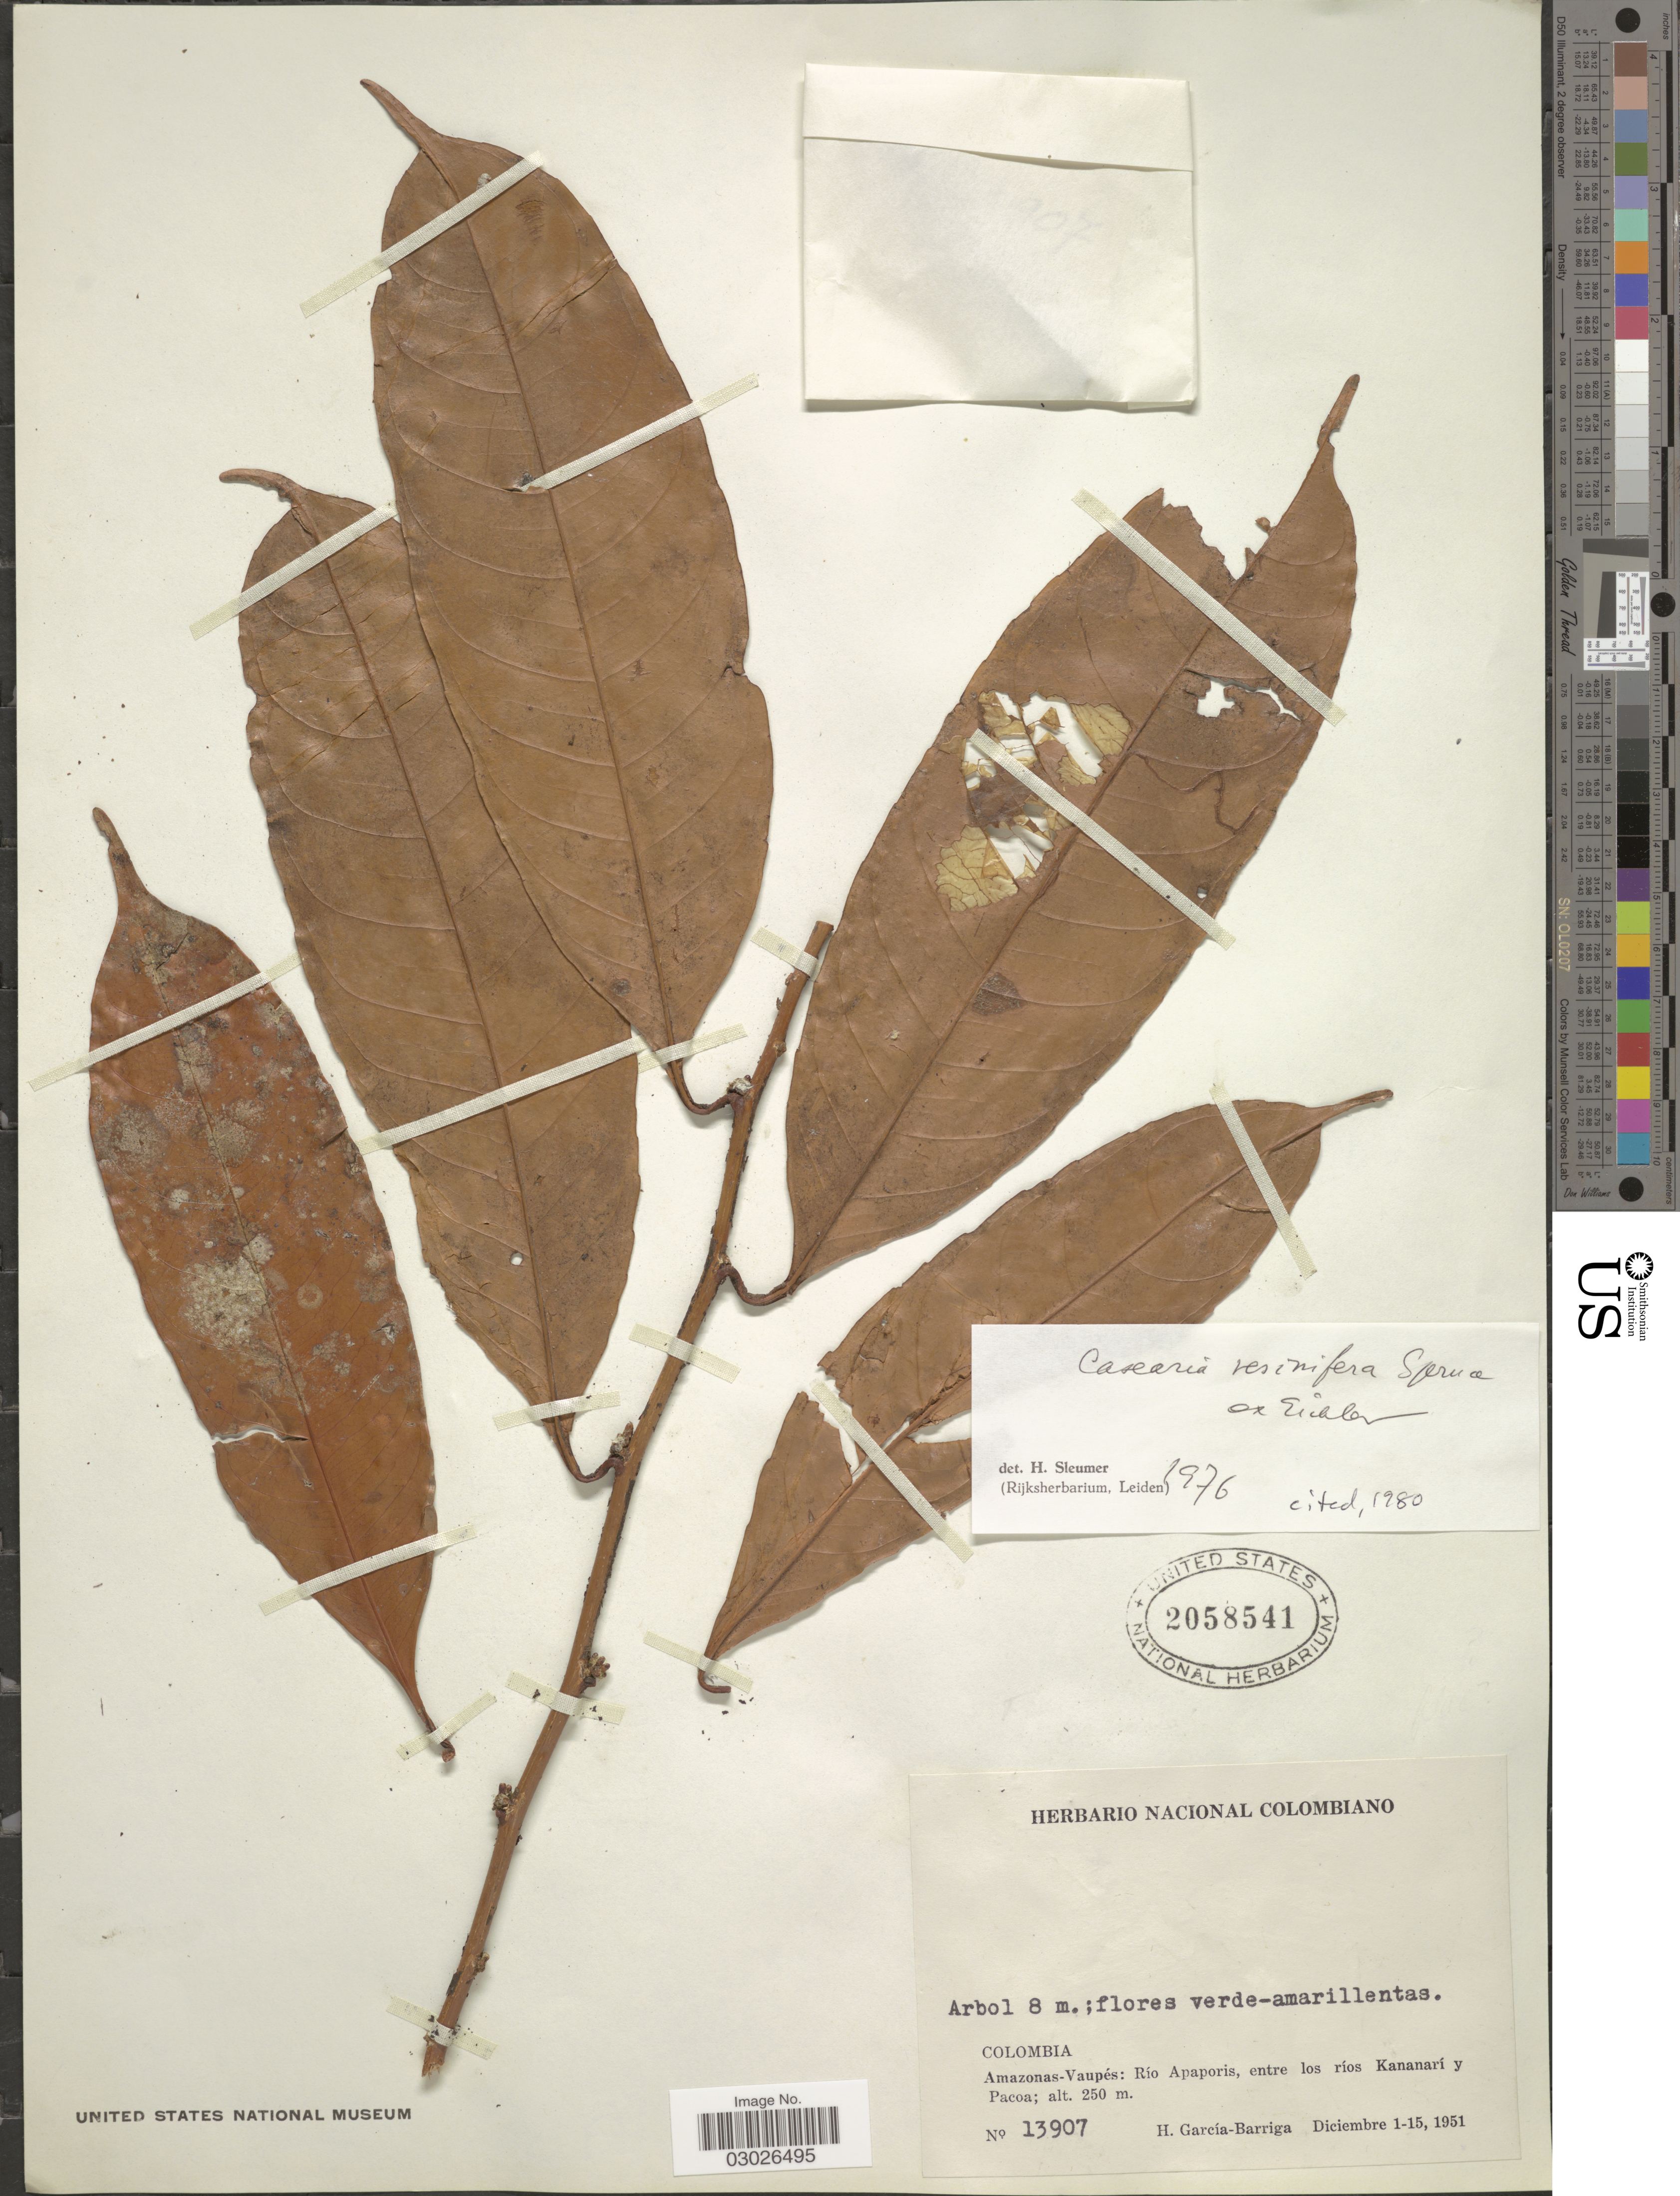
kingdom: Plantae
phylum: Tracheophyta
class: Magnoliopsida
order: Malpighiales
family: Salicaceae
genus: Casearia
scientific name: Casearia resinifera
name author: Spruce ex Eichler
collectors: H. García Barriga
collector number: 13907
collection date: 1951-12-01/1951-12-15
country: Colombia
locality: Amazonas-Vaupés: Río Apaporis, entre los ríos Kananarí y Pacoa.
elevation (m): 250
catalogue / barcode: US 2058541